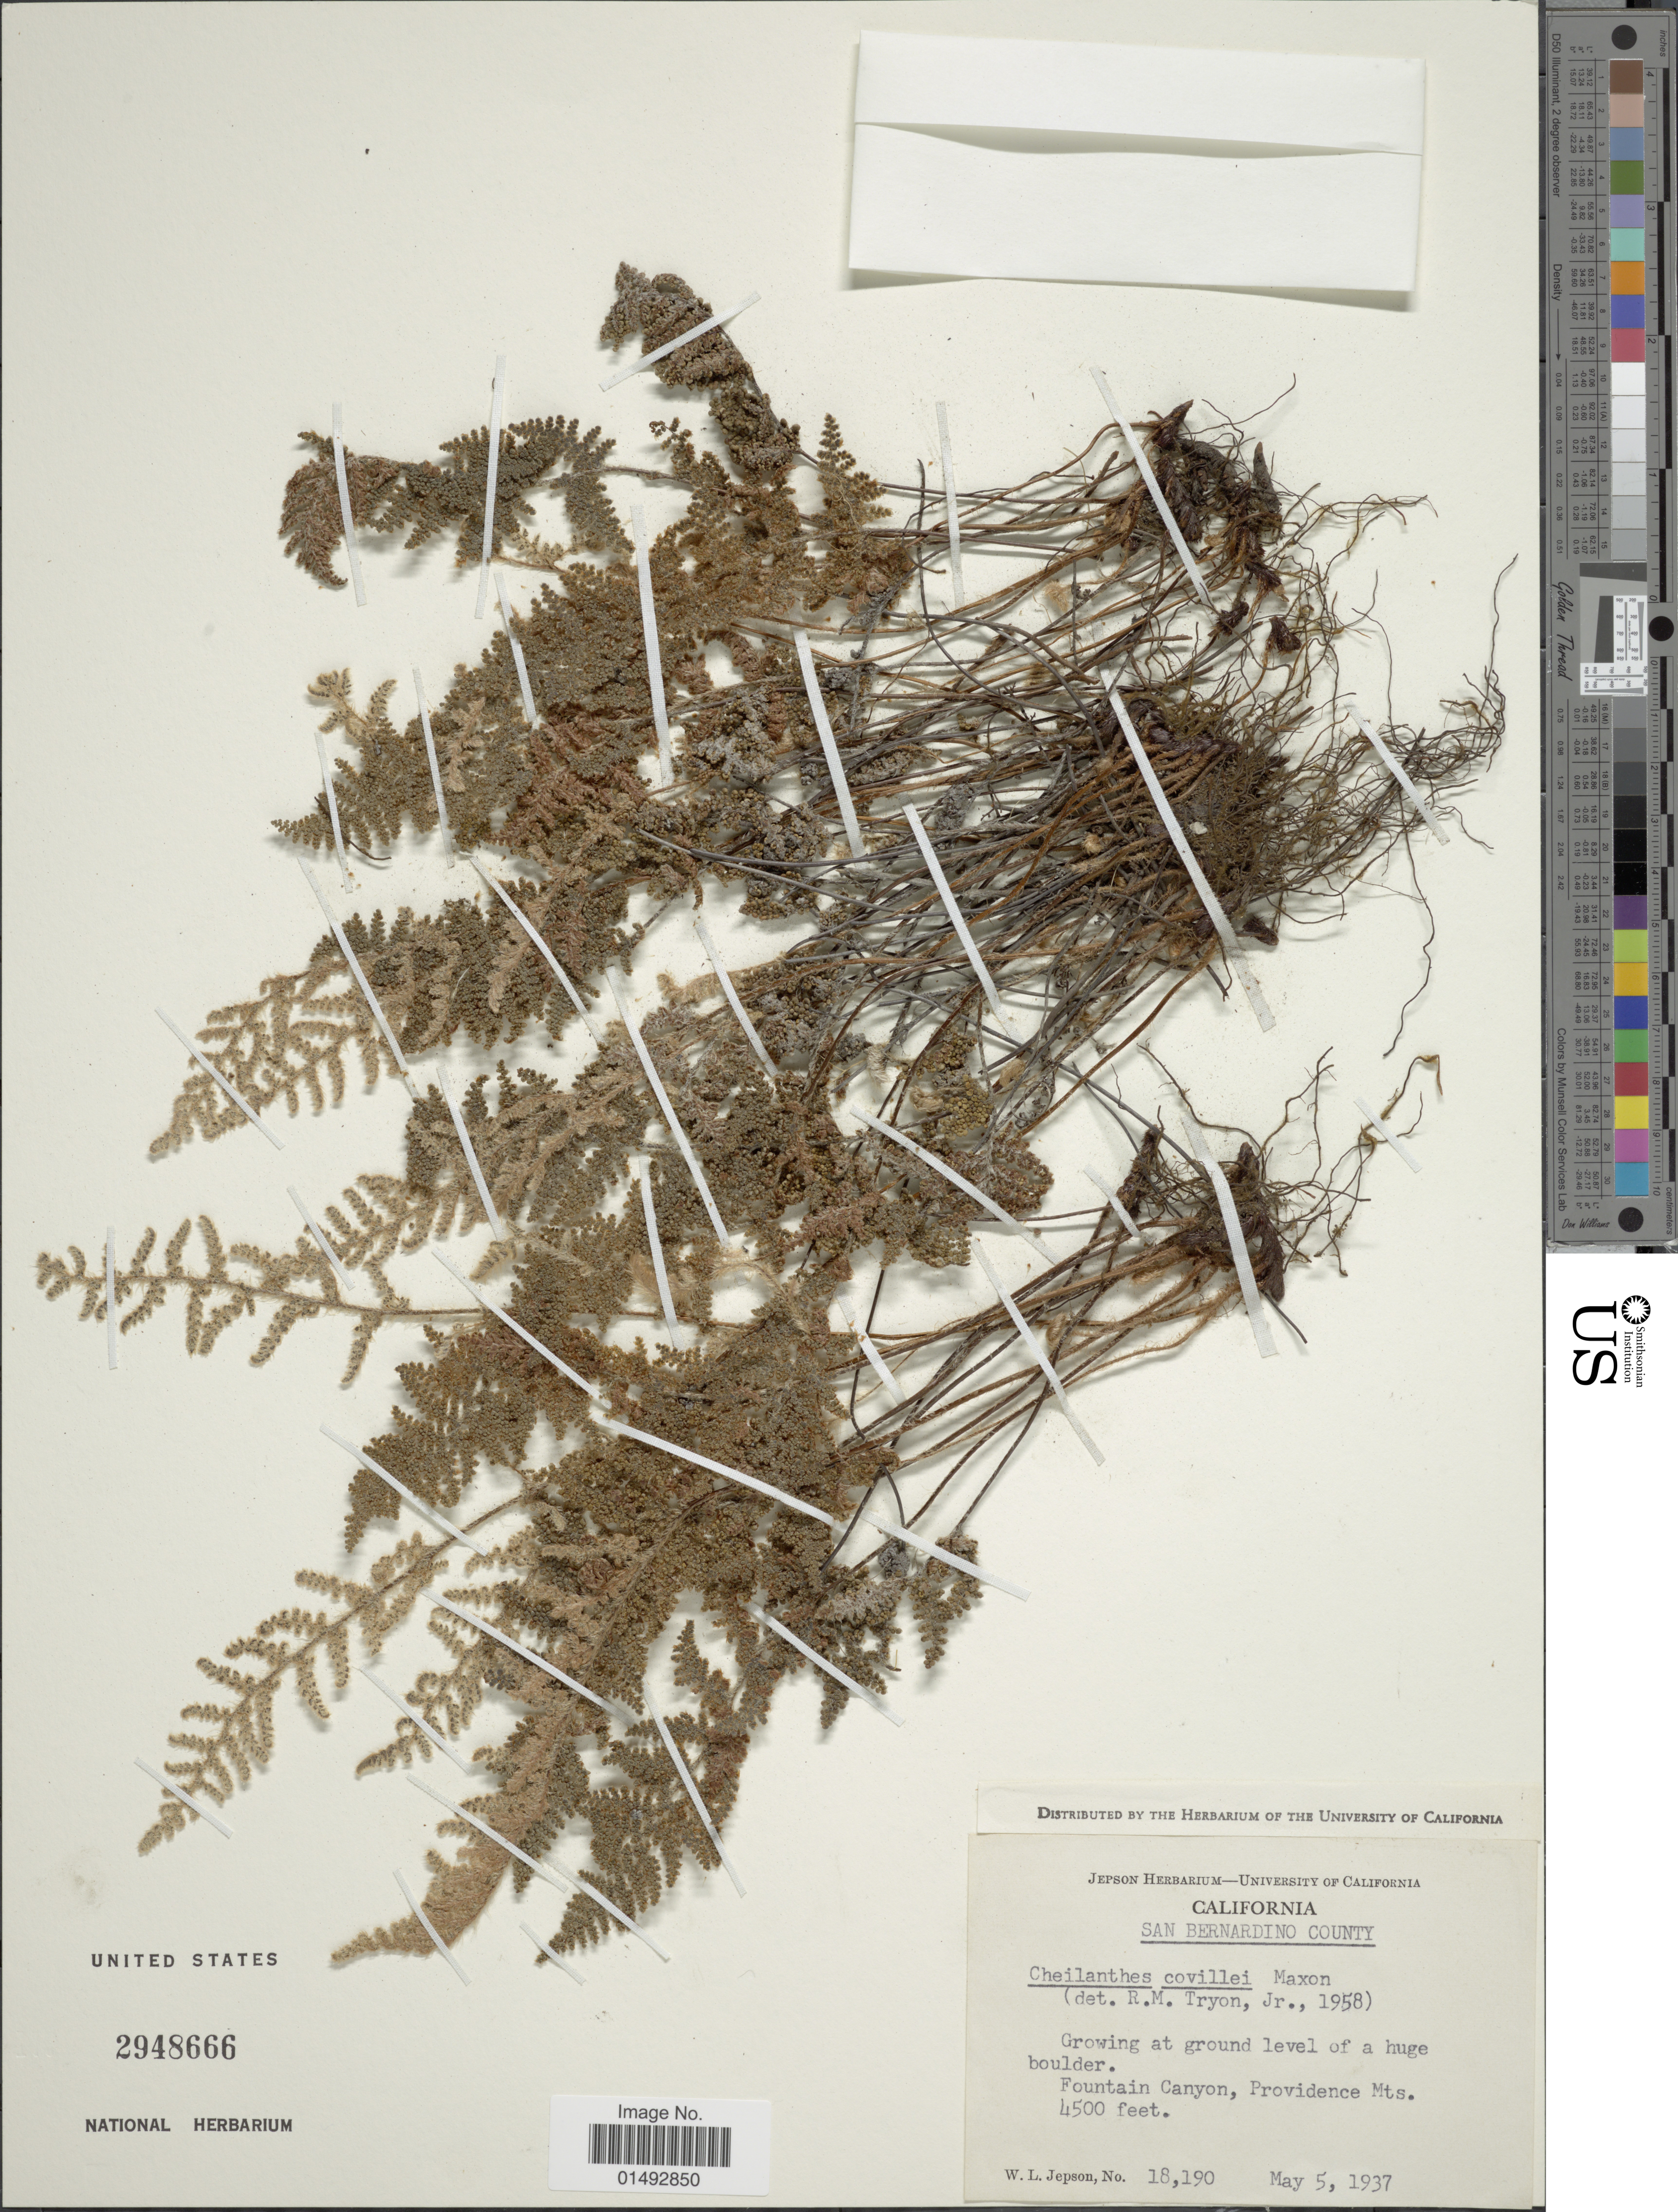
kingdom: Plantae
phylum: Tracheophyta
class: Polypodiopsida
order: Polypodiales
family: Pteridaceae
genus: Myriopteris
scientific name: Myriopteris covillei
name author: (Maxon) Á. Löve & D. Löve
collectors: W. L. Jepson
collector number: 18190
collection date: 1937-05-05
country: United States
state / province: California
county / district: San Bernardino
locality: San Bernardino County, Fountain Canyon, Providence Mts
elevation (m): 1372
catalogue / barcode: US 2948666